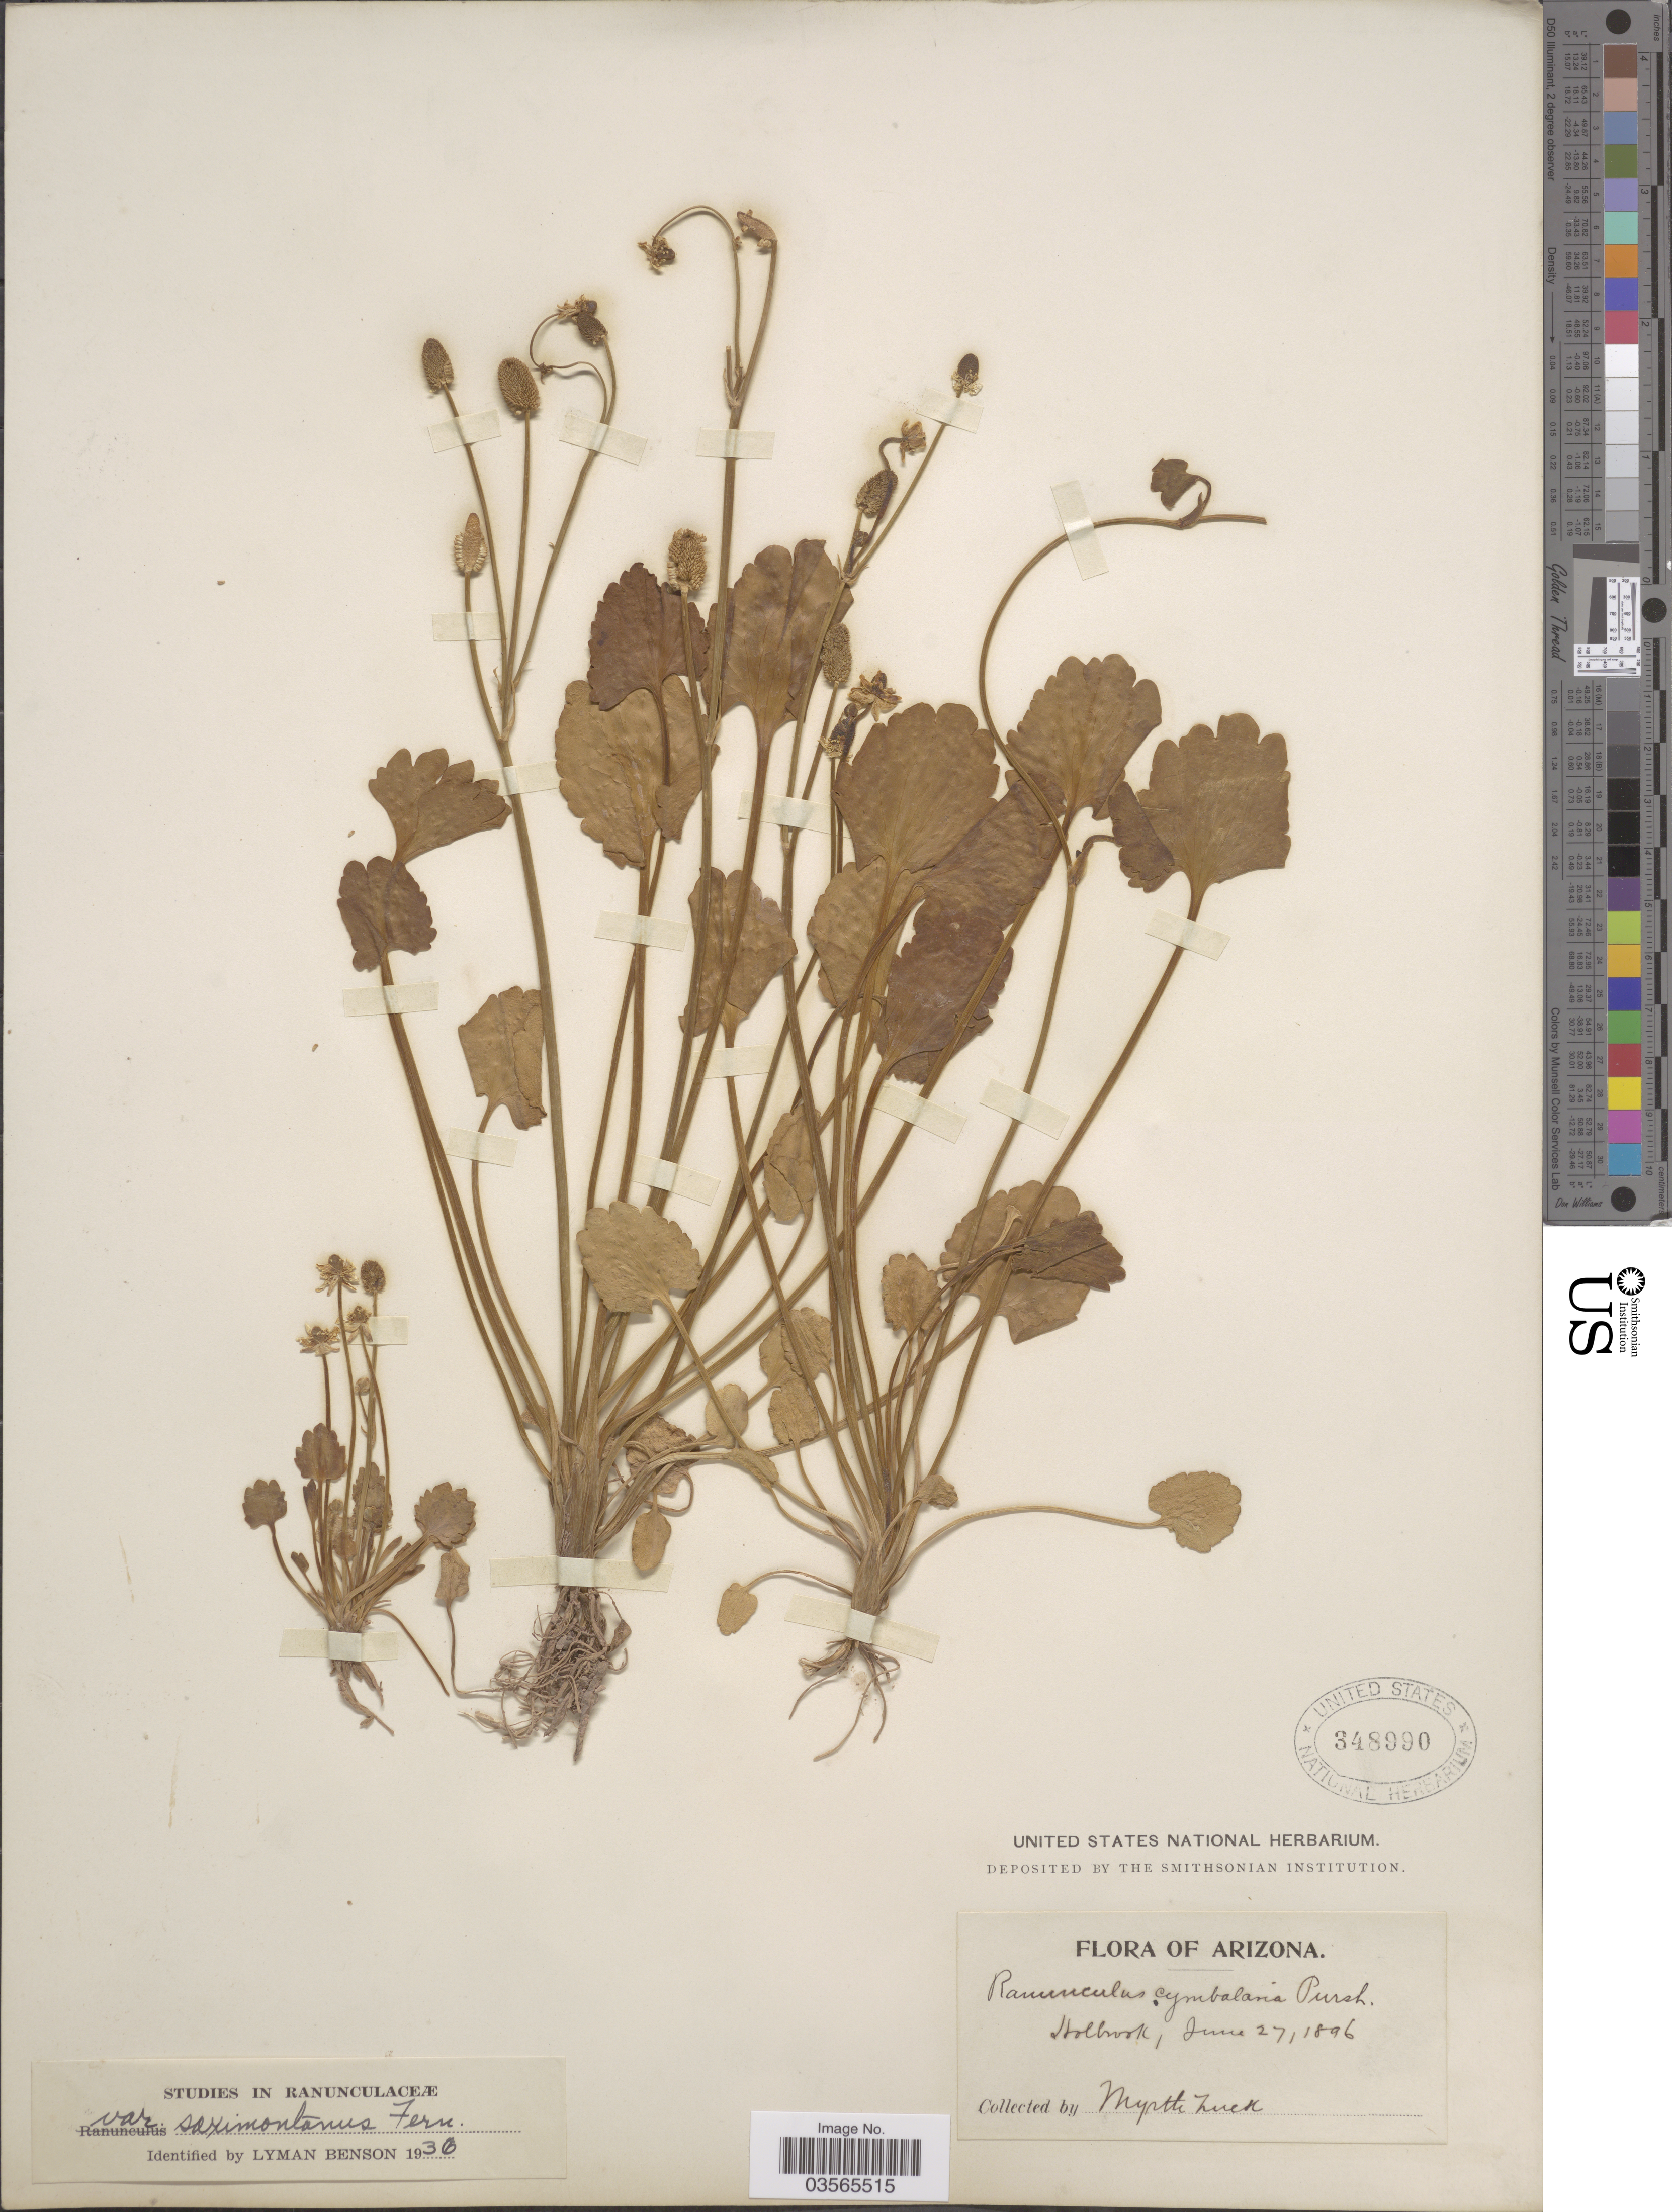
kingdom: Plantae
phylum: Tracheophyta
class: Magnoliopsida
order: Ranunculales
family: Ranunculaceae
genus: Halerpestes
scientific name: Halerpestes cymbalaria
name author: (Pursh) Greene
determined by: Strong, M. T., (US), Smithsonian Institution - National Museum of Natural History (UNITED STATES)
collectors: M. Zuck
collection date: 1896-06-27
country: United States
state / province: Arizona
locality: Holbrook.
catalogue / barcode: US 348990